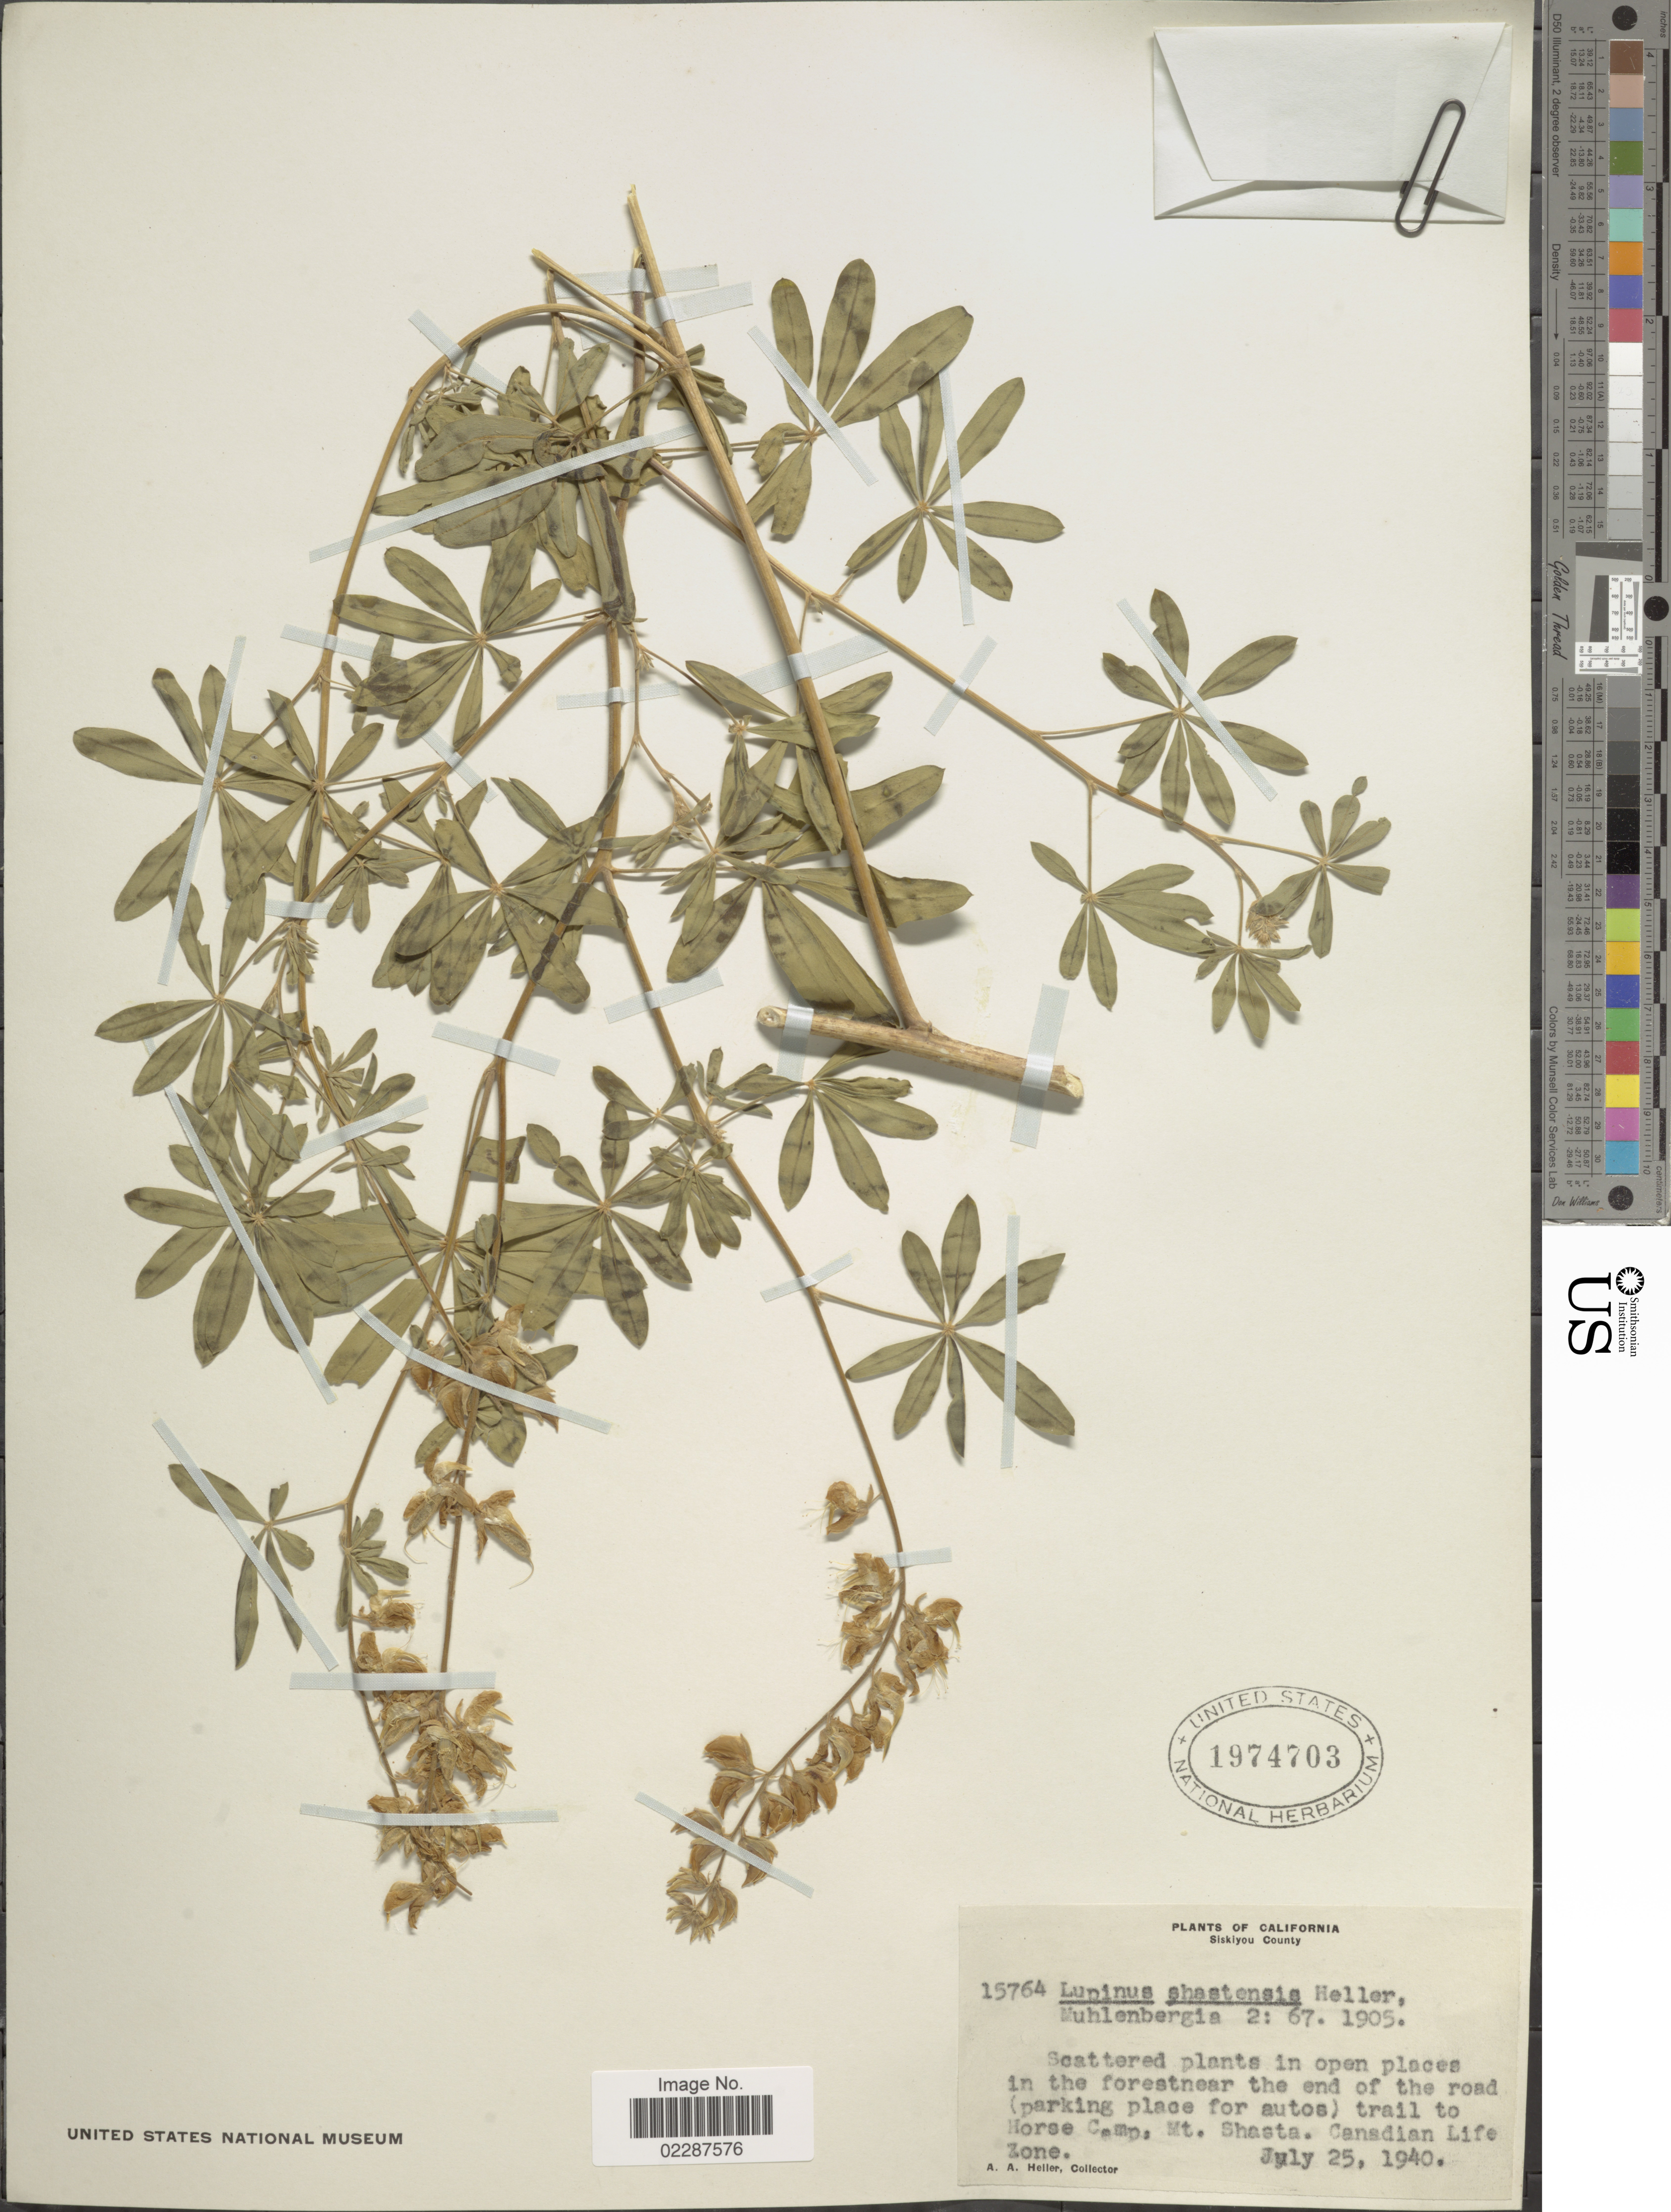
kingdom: Plantae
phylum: Tracheophyta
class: Magnoliopsida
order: Fabales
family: Fabaceae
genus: Lupinus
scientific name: Lupinus shastensis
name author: A. Heller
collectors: A. A. Heller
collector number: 15764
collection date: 1940-07-25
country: United States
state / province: California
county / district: Siskiyou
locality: Siskiyou County, scatterd plants in open places in the forest near the end of the road (parking place for autos) trail to Horse Camp, Mt. Shasta. Canadian Life Zone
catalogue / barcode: US 1974703